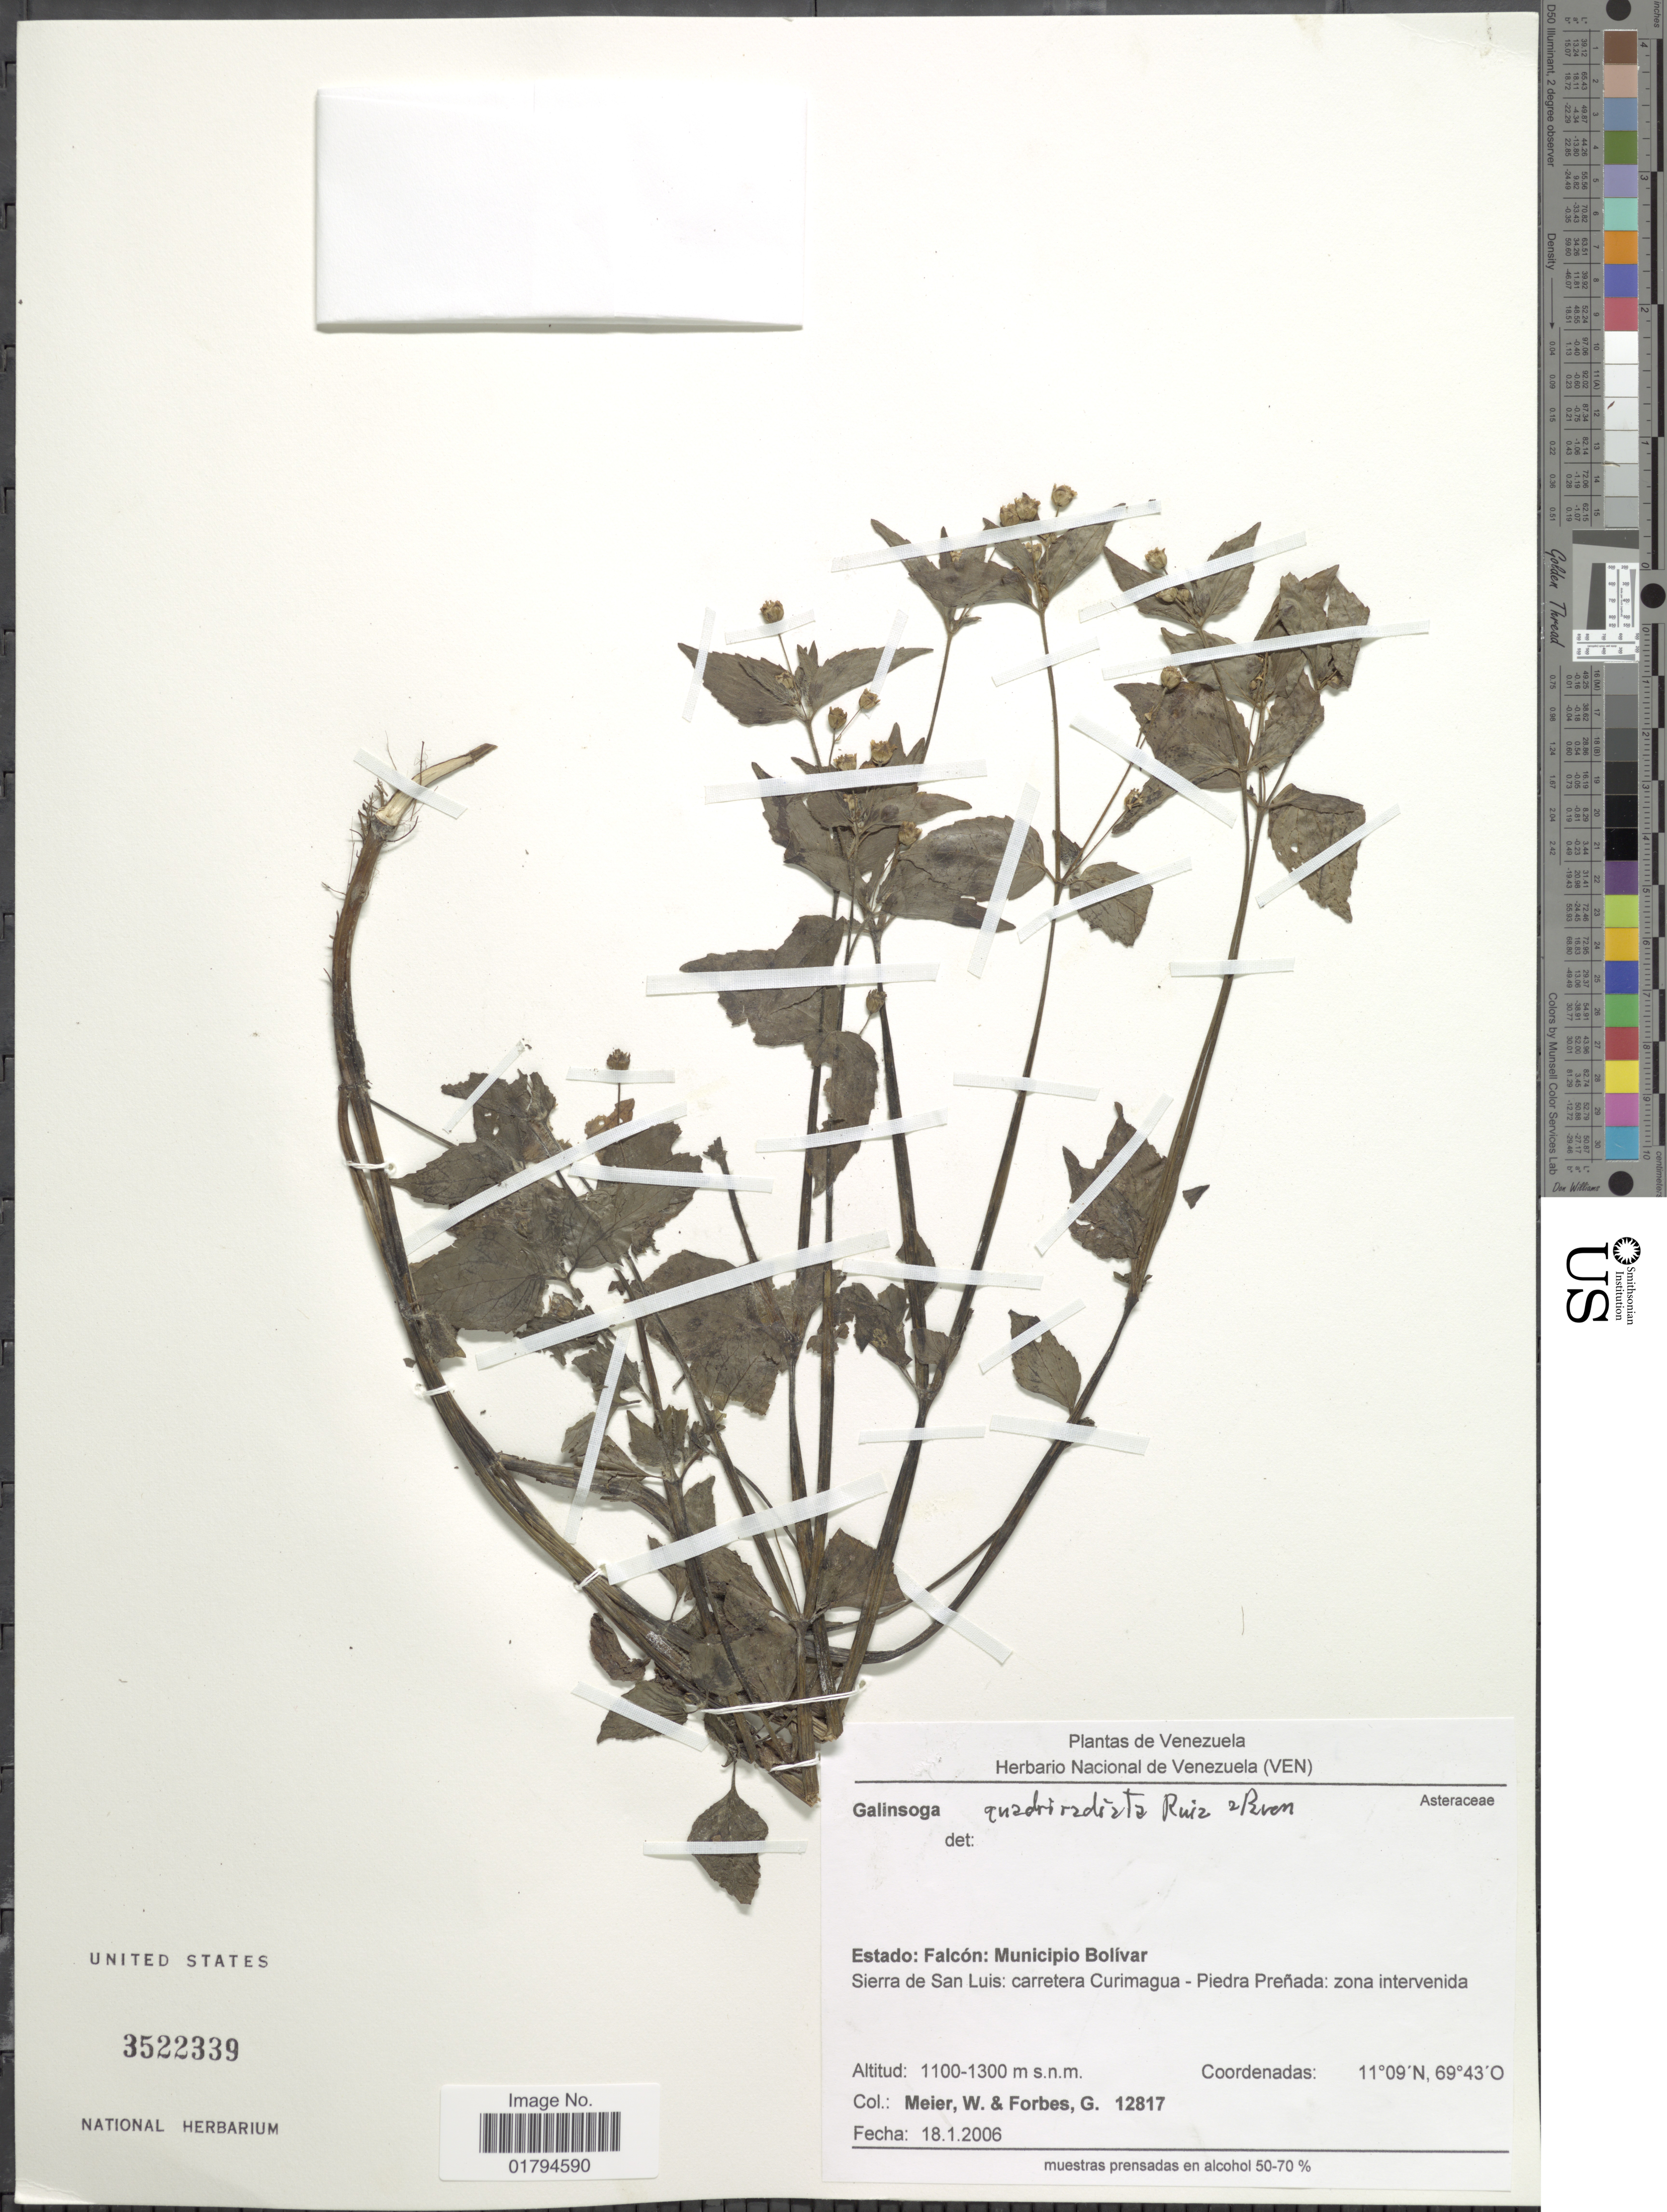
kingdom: Plantae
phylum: Tracheophyta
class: Magnoliopsida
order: Asterales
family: Asteraceae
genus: Galinsoga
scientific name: Galinsoga quadriradiata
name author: Ruiz & Pav.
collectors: W. Meier & G. Forbes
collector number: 12817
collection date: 2006-01-18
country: Venezuela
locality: Estado: Falcon: Municipio Bolivar. Sierra de San Luis: carretera Curimagua-Piedra Prenada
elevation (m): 1100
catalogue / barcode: US 3522339